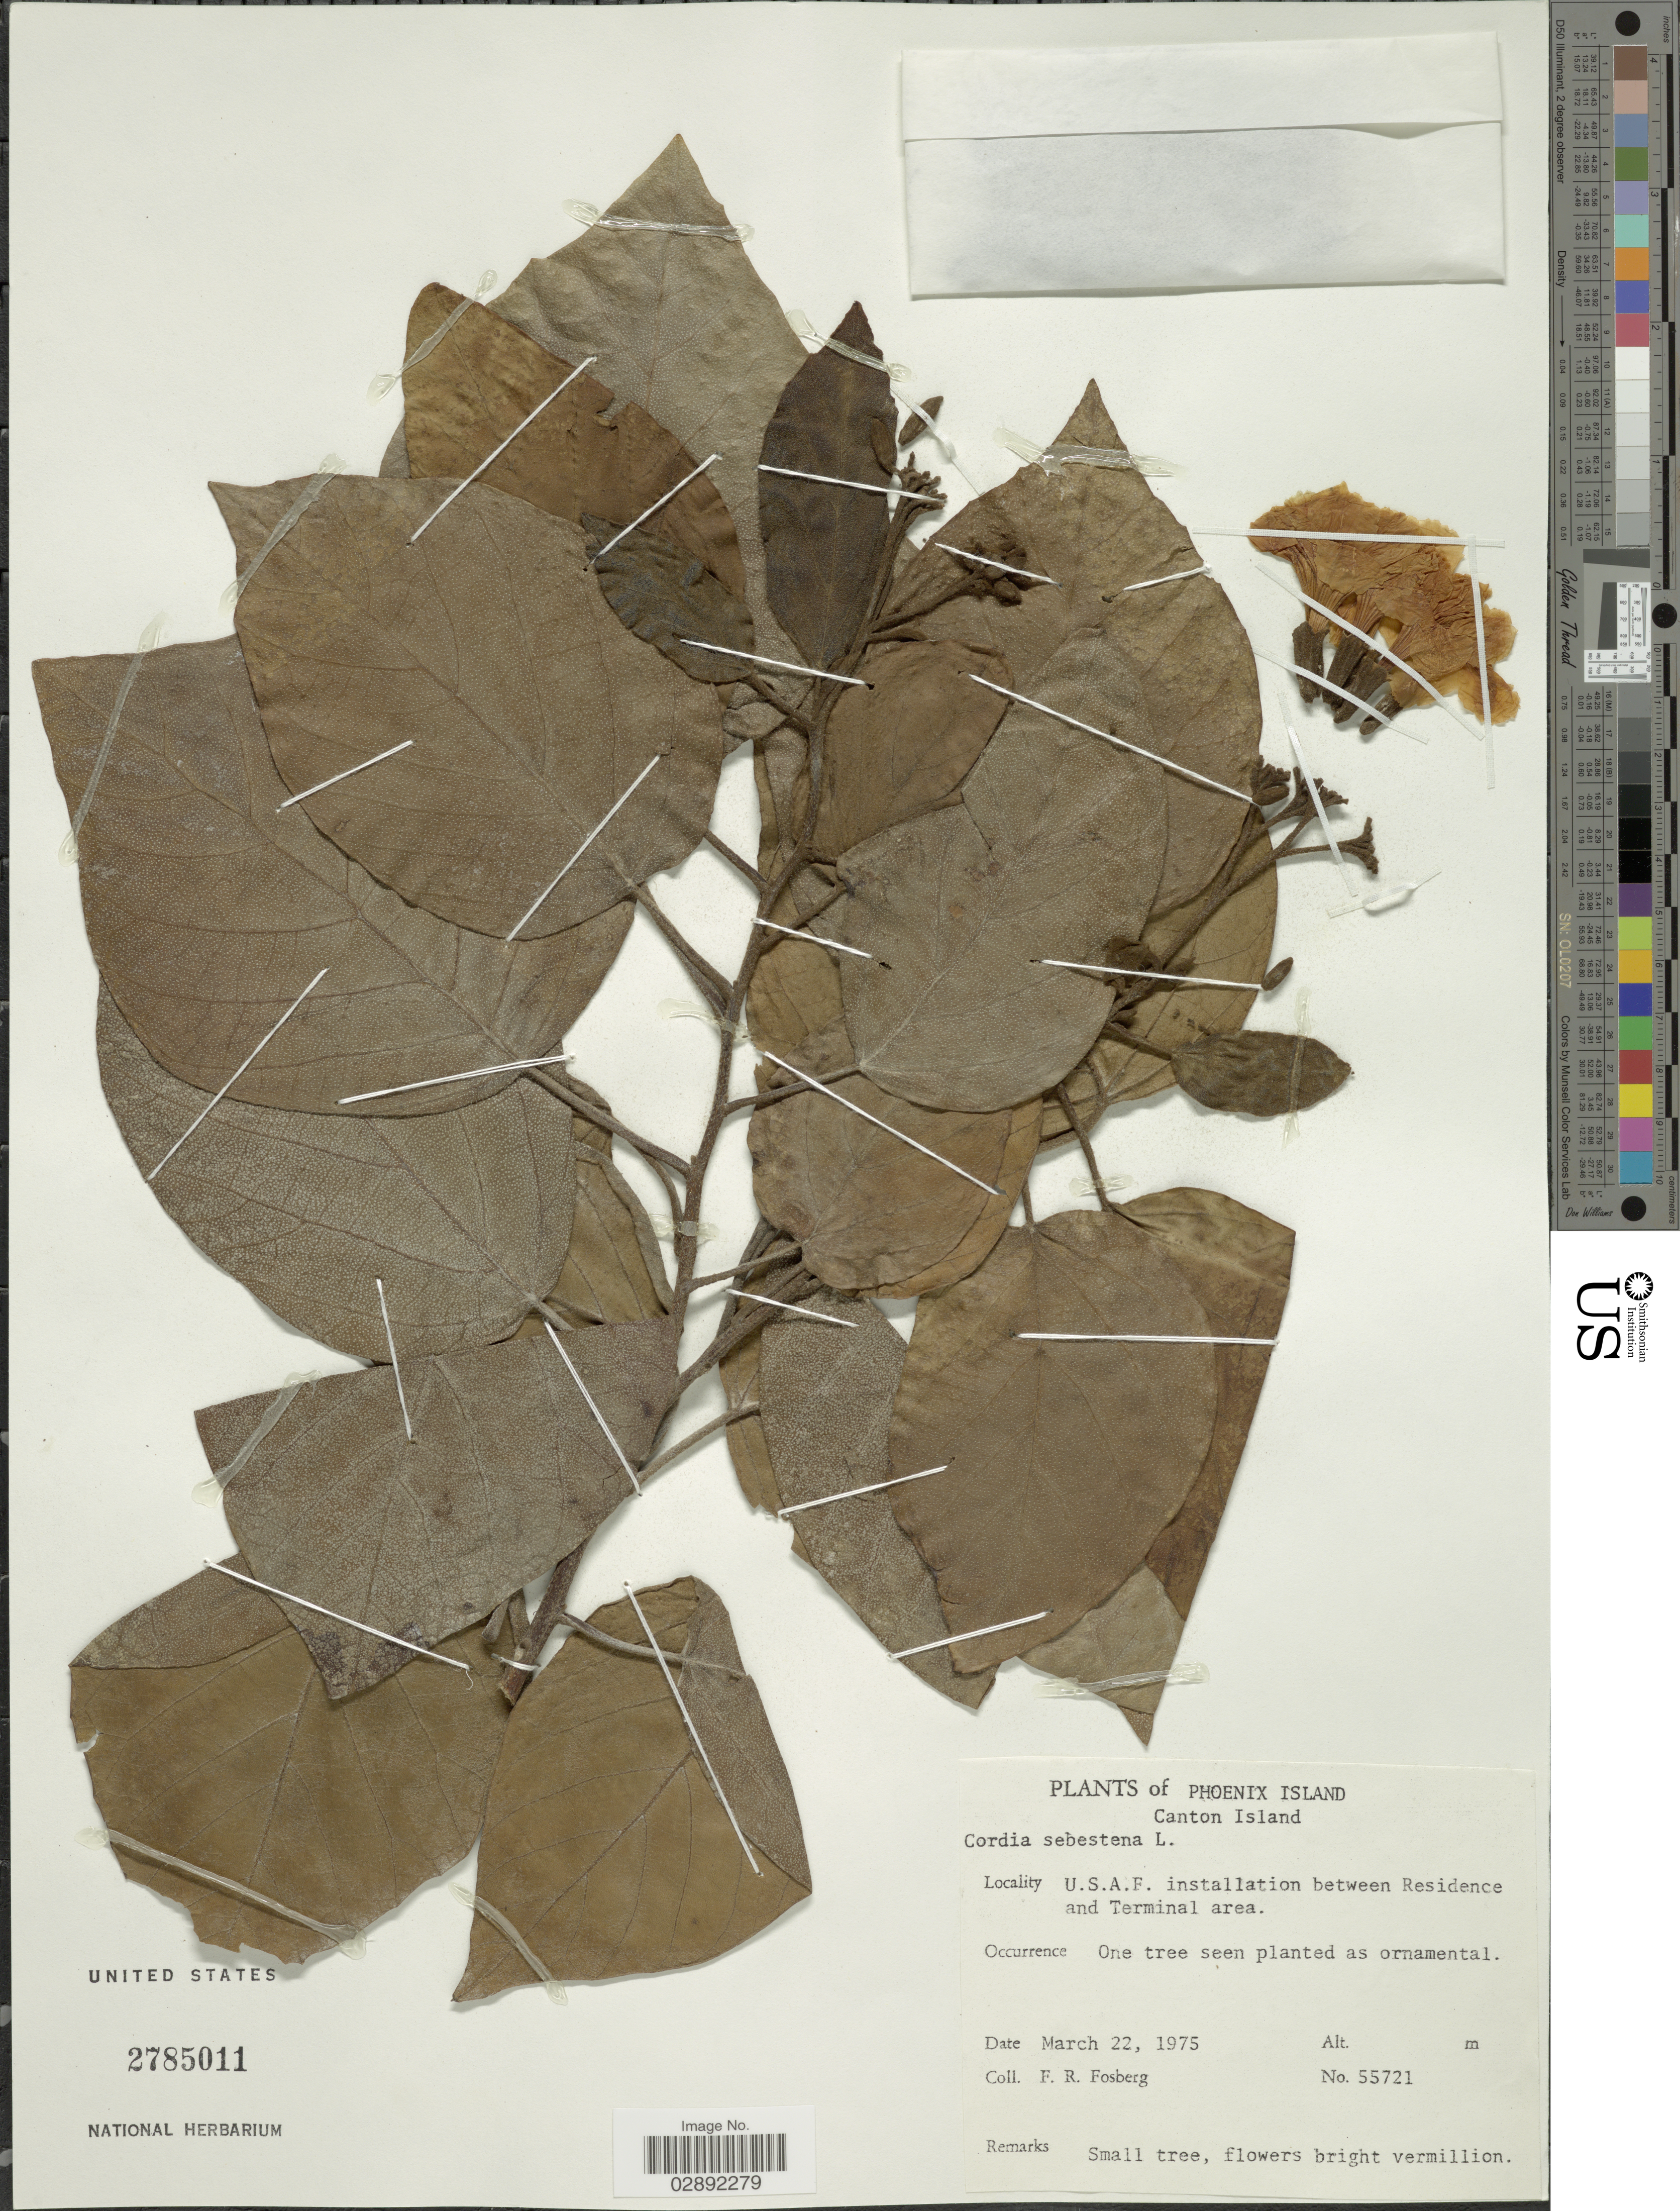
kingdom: Plantae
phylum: Tracheophyta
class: Magnoliopsida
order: Boraginales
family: Cordiaceae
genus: Cordia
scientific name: Cordia sebestena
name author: L.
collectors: F. R. Fosberg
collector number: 55721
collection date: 1975-03-22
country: Kiribati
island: Kanton [Canton] Atoll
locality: Phoenix Island. Canton Island. U.S.A.F. installation between Residence and Terminal area.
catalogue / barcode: US 2785011